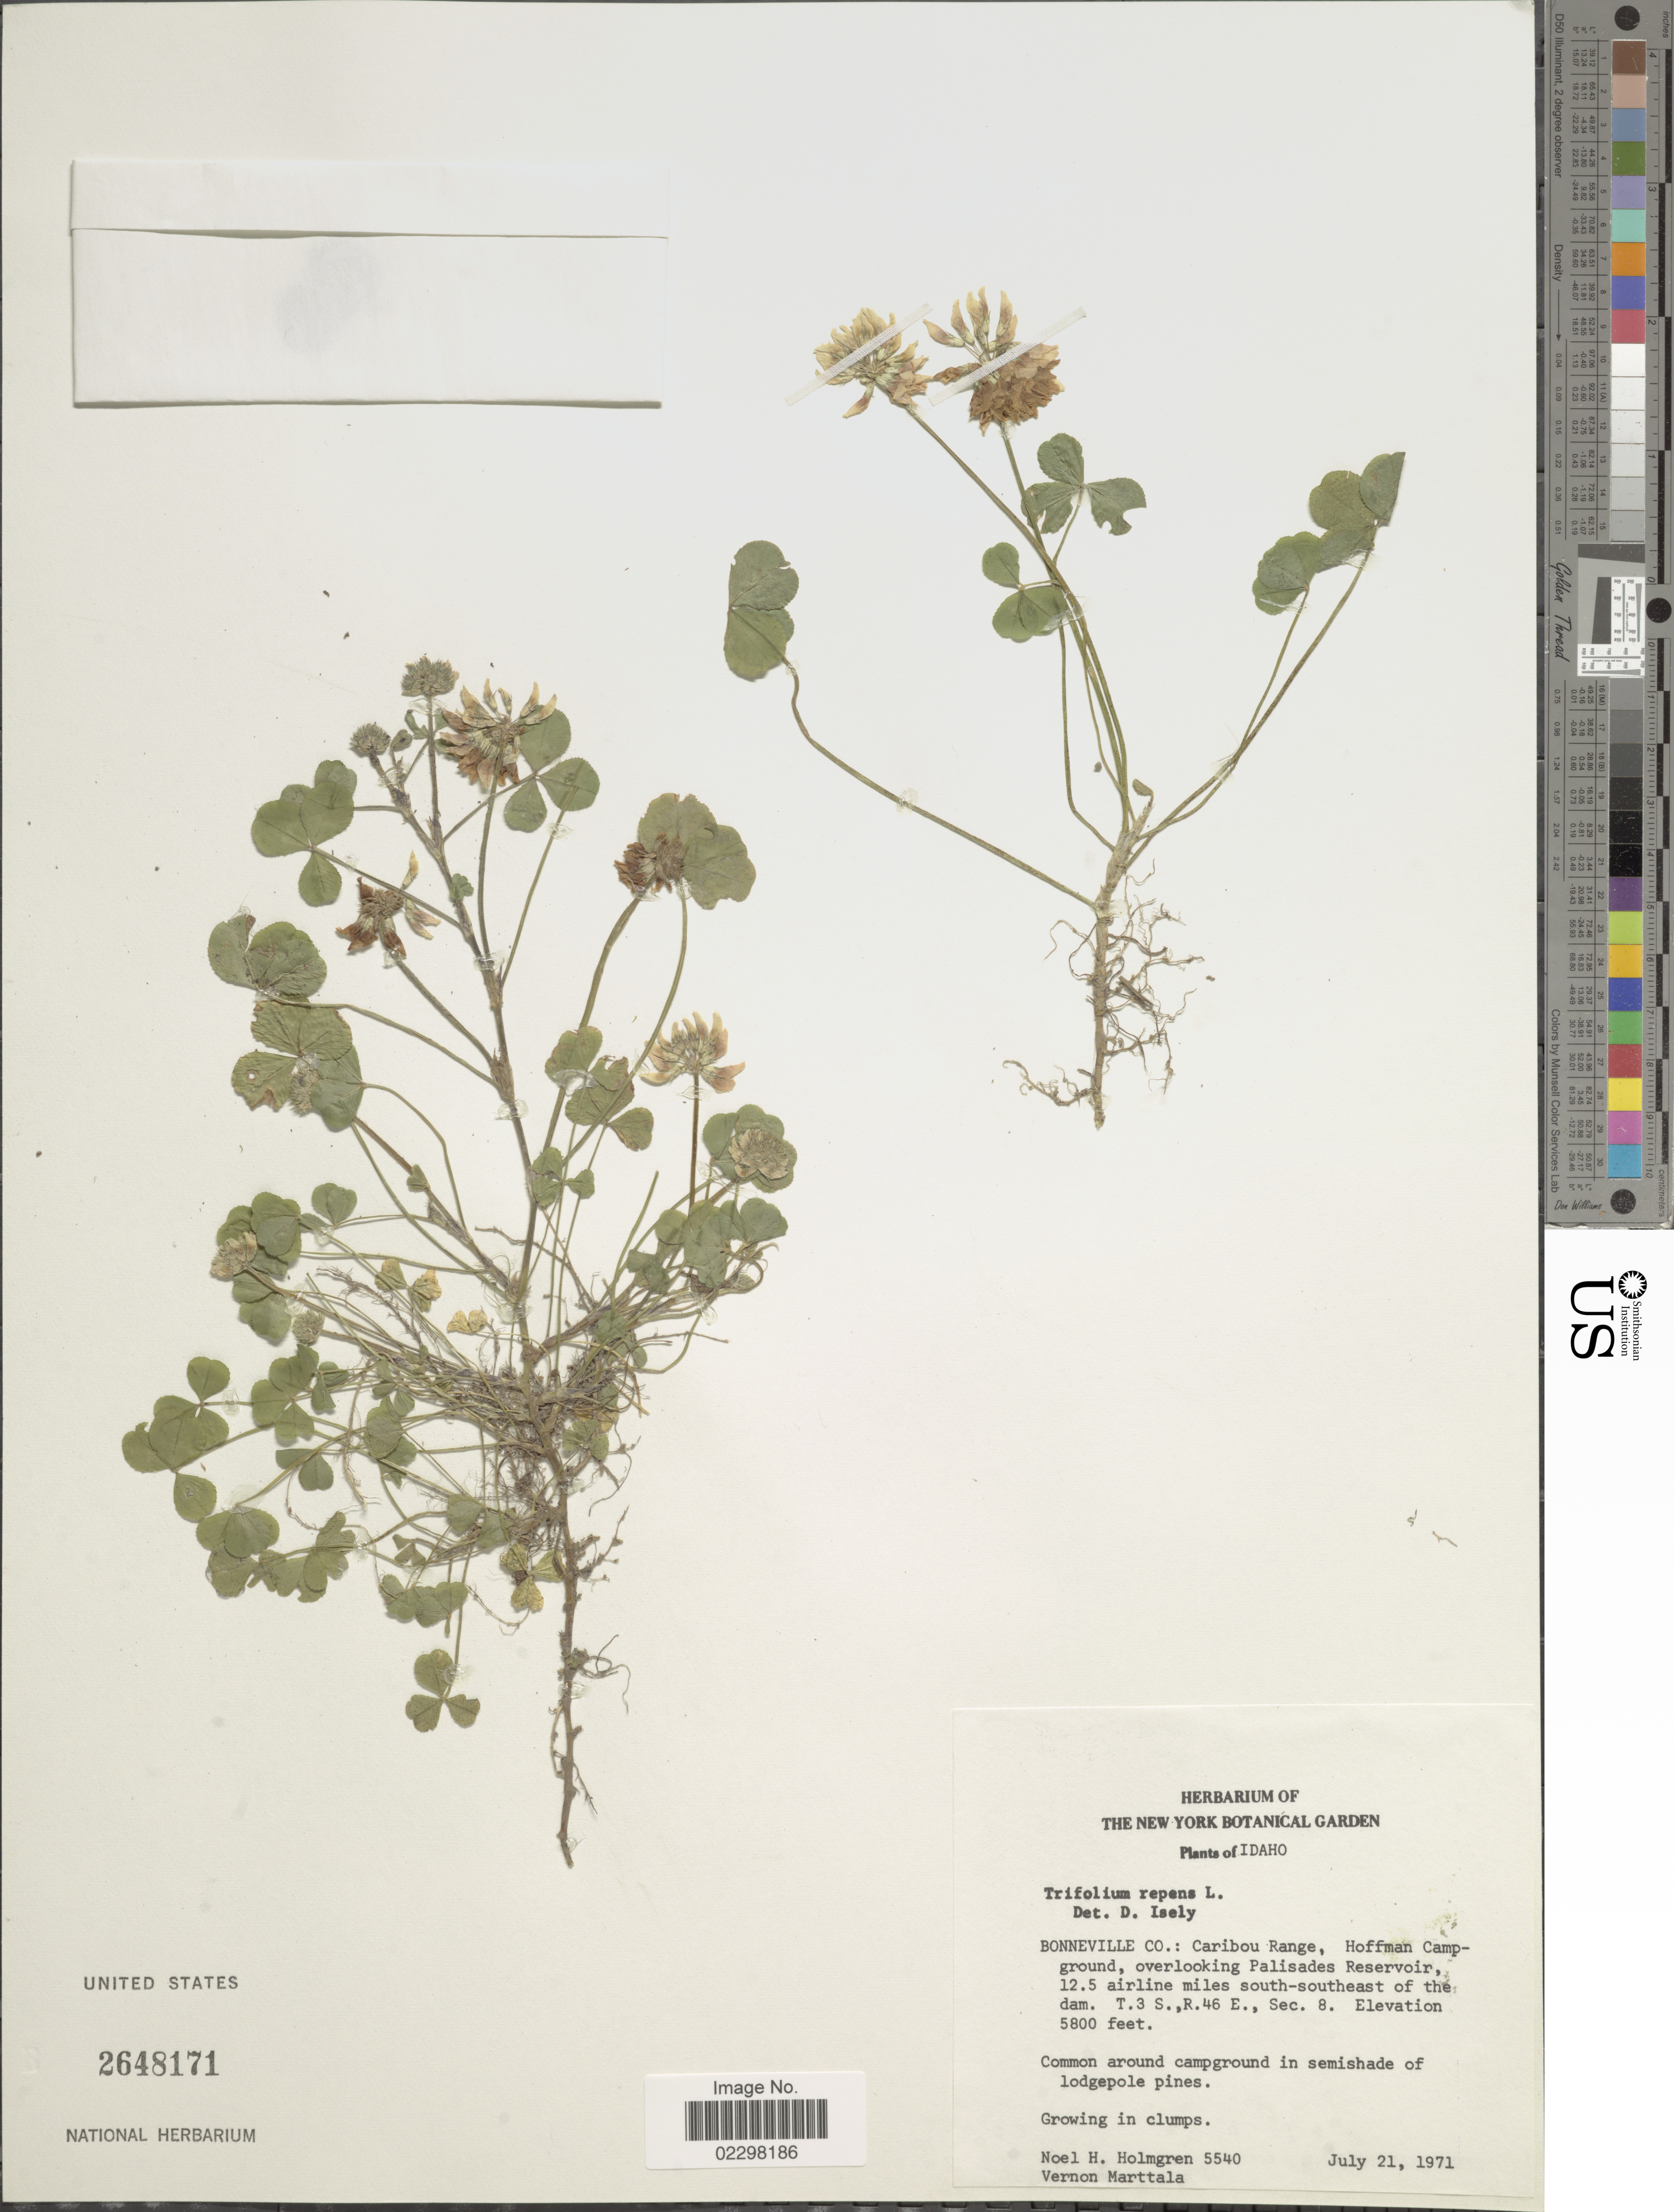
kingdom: Plantae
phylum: Tracheophyta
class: Magnoliopsida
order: Fabales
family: Fabaceae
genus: Trifolium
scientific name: Trifolium repens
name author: L.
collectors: N. H. Holmgren & V. Marttala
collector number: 5540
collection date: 1971-07-21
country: United States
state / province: Idaho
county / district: Bonneville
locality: Caribou Range, Hoffman Campground, overlooking Palisades, Reservoir, 12.5 airline miles south-southeast of the dam, T.3 S., R.46 E., Sec. 8, common around campground in semishade of lodgepole pines.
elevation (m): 1768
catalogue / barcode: US 2648171